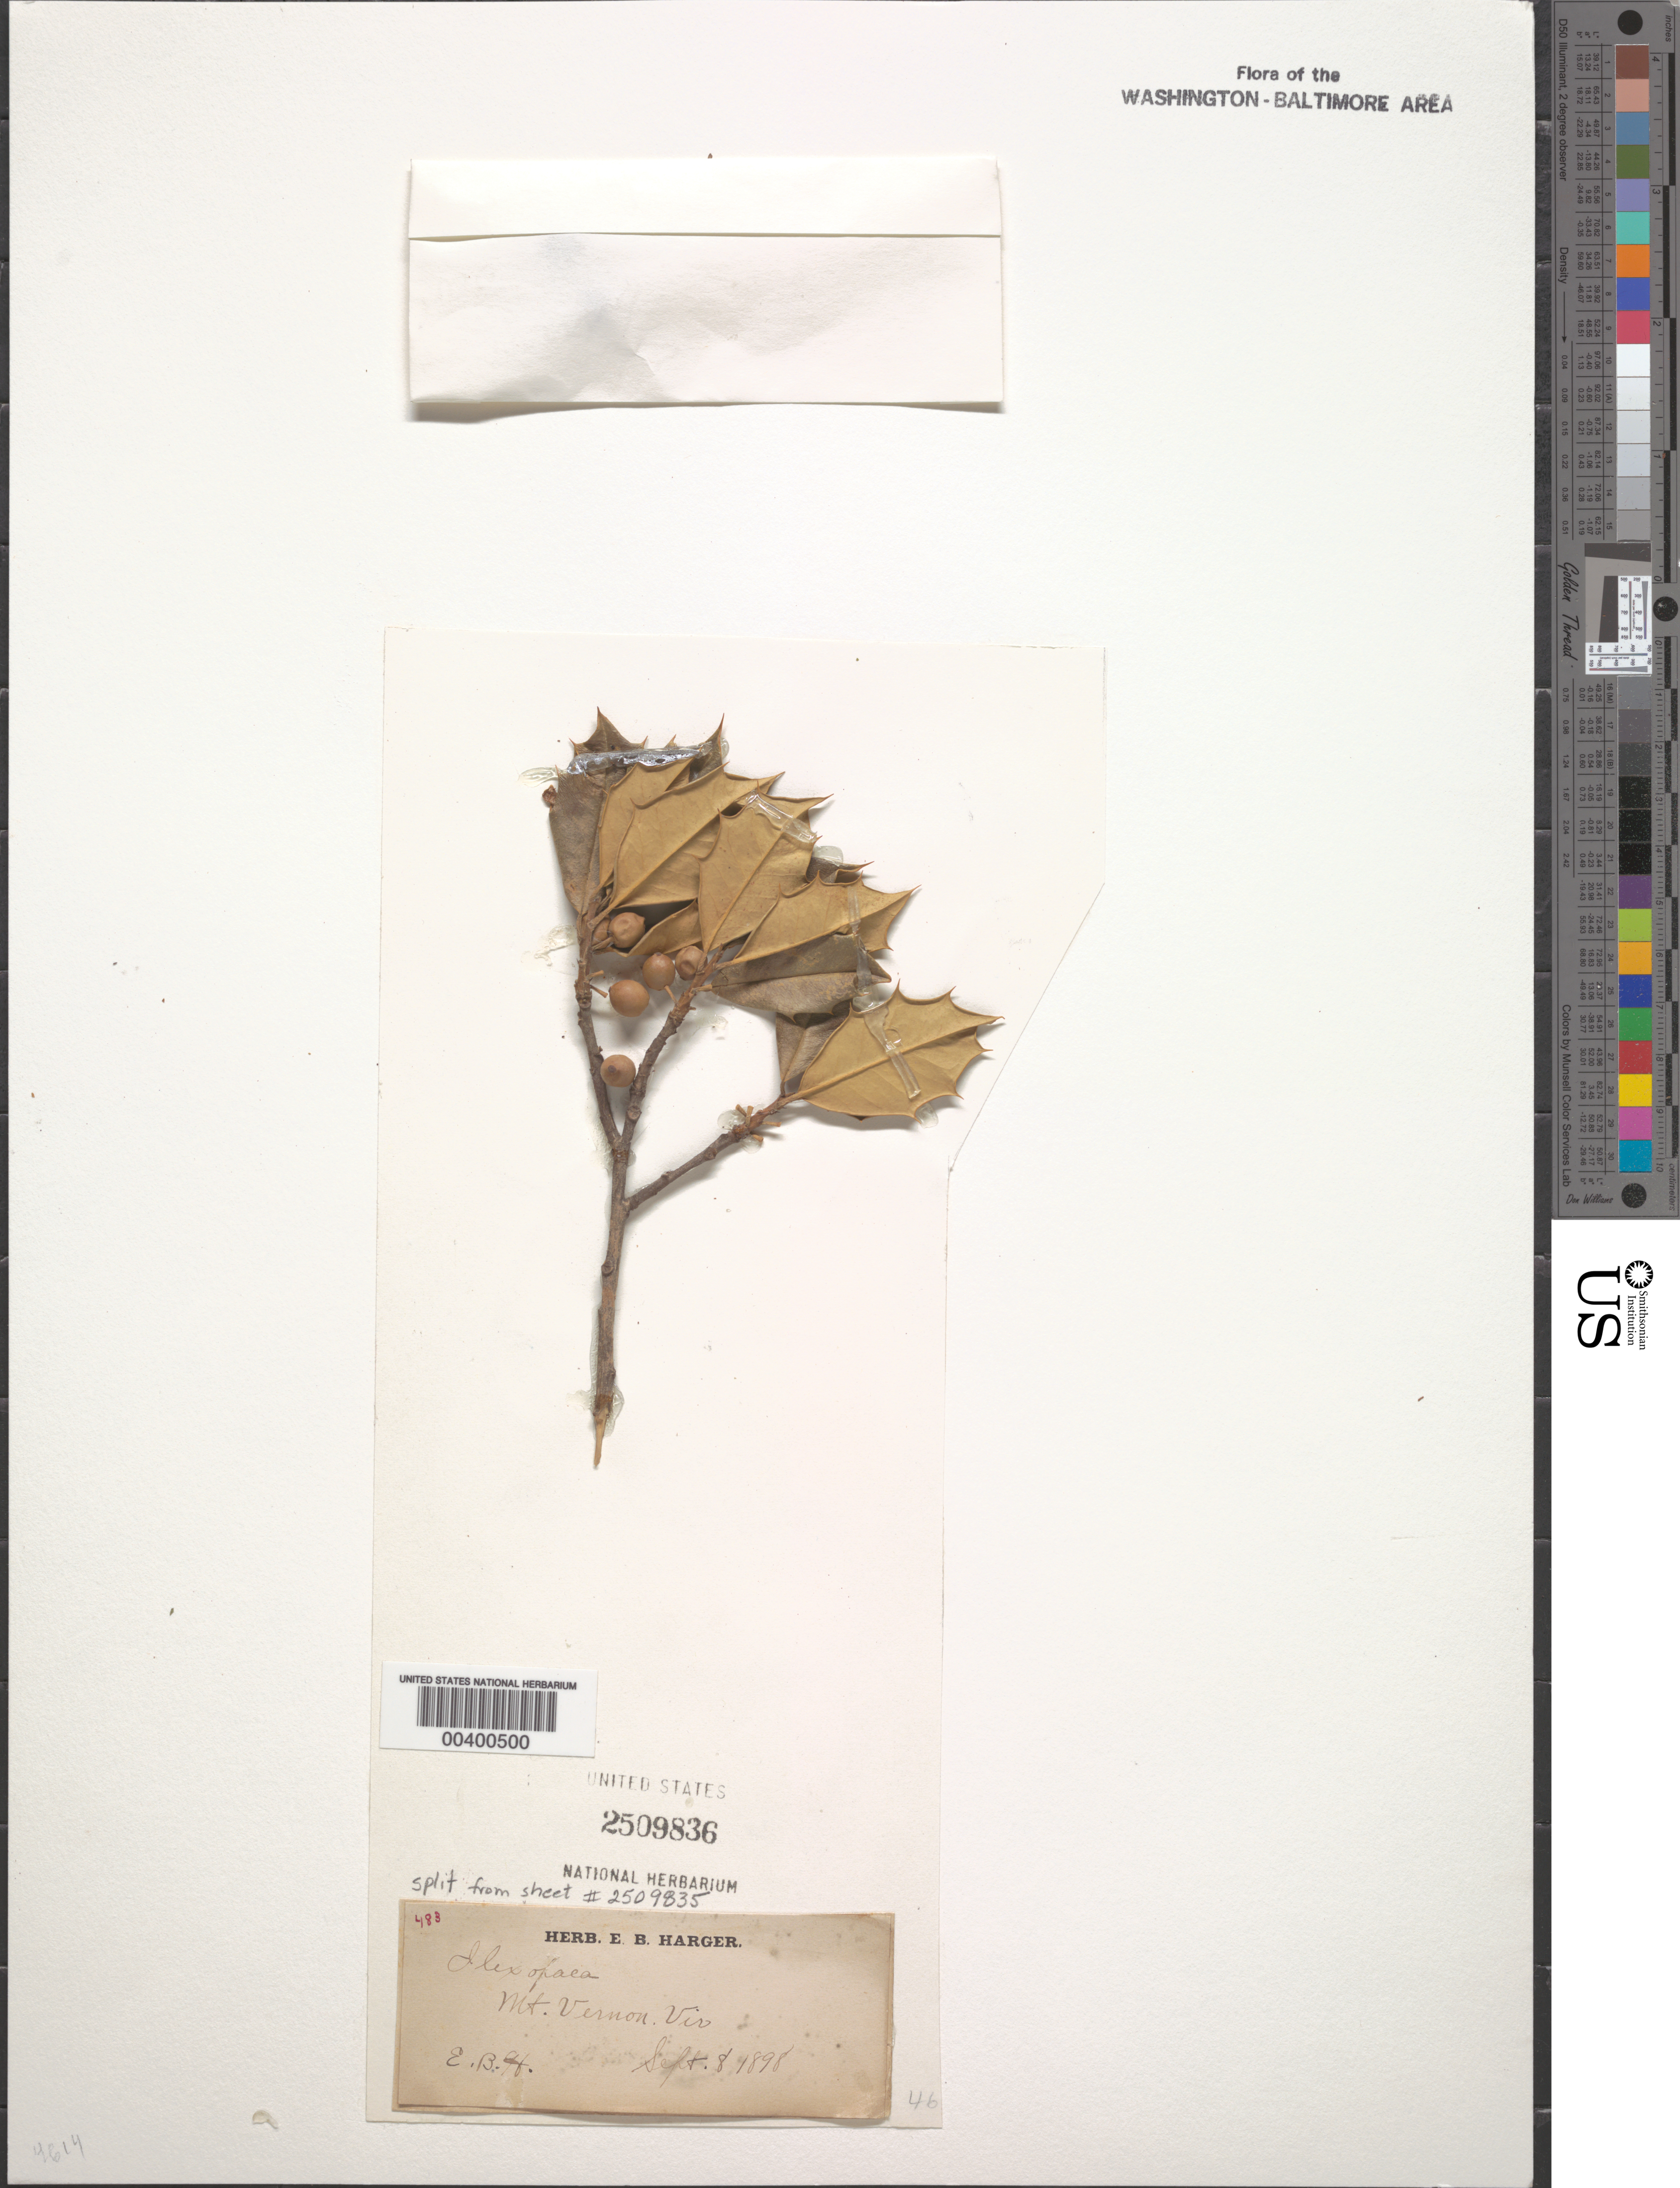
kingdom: Plantae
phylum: Tracheophyta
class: Magnoliopsida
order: Aquifoliales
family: Aquifoliaceae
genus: Ilex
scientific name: Ilex opaca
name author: Aiton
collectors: E. B. Harger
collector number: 483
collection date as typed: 08 Sep 1898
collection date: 1898-09-08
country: United States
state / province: Virginia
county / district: Fairfax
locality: Mt Vernon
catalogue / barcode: US 2509836